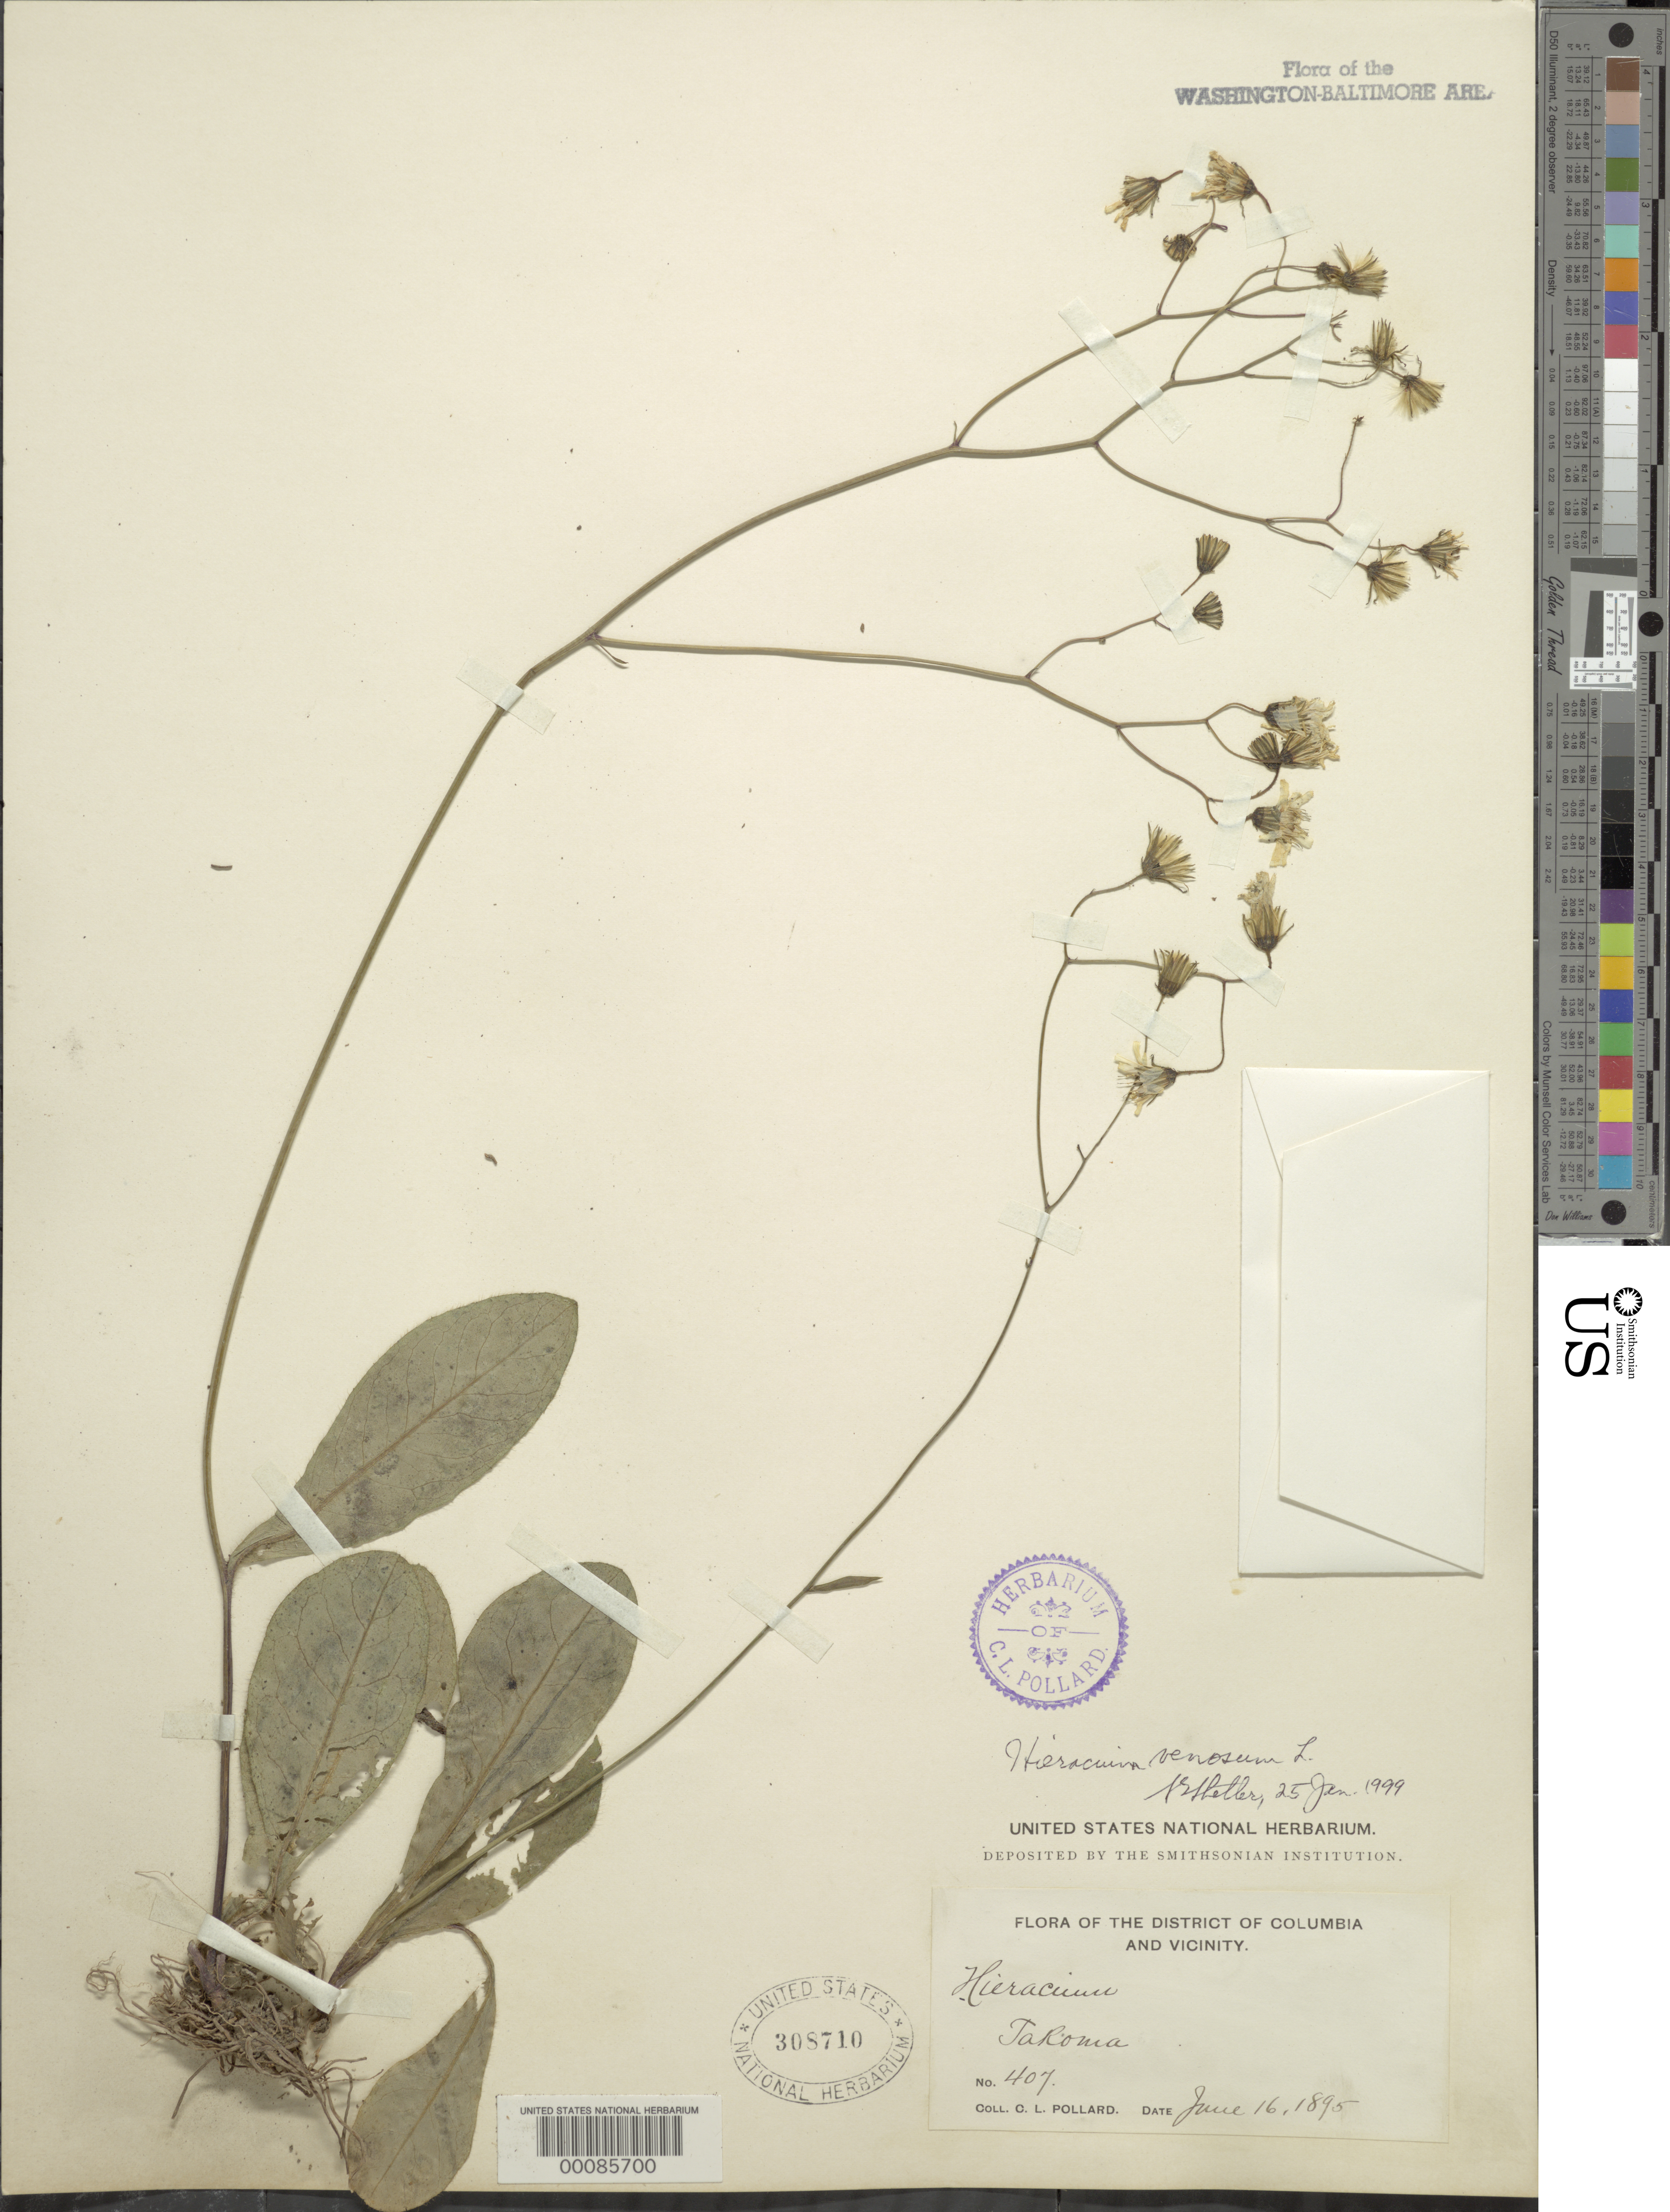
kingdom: Plantae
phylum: Tracheophyta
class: Magnoliopsida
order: Asterales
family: Asteraceae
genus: Hieracium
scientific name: Hieracium venosum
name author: L.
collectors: C. L. Pollard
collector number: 407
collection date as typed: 16 Jun 1895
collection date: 1895-06-16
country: United States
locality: Takoma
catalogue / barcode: US 308710